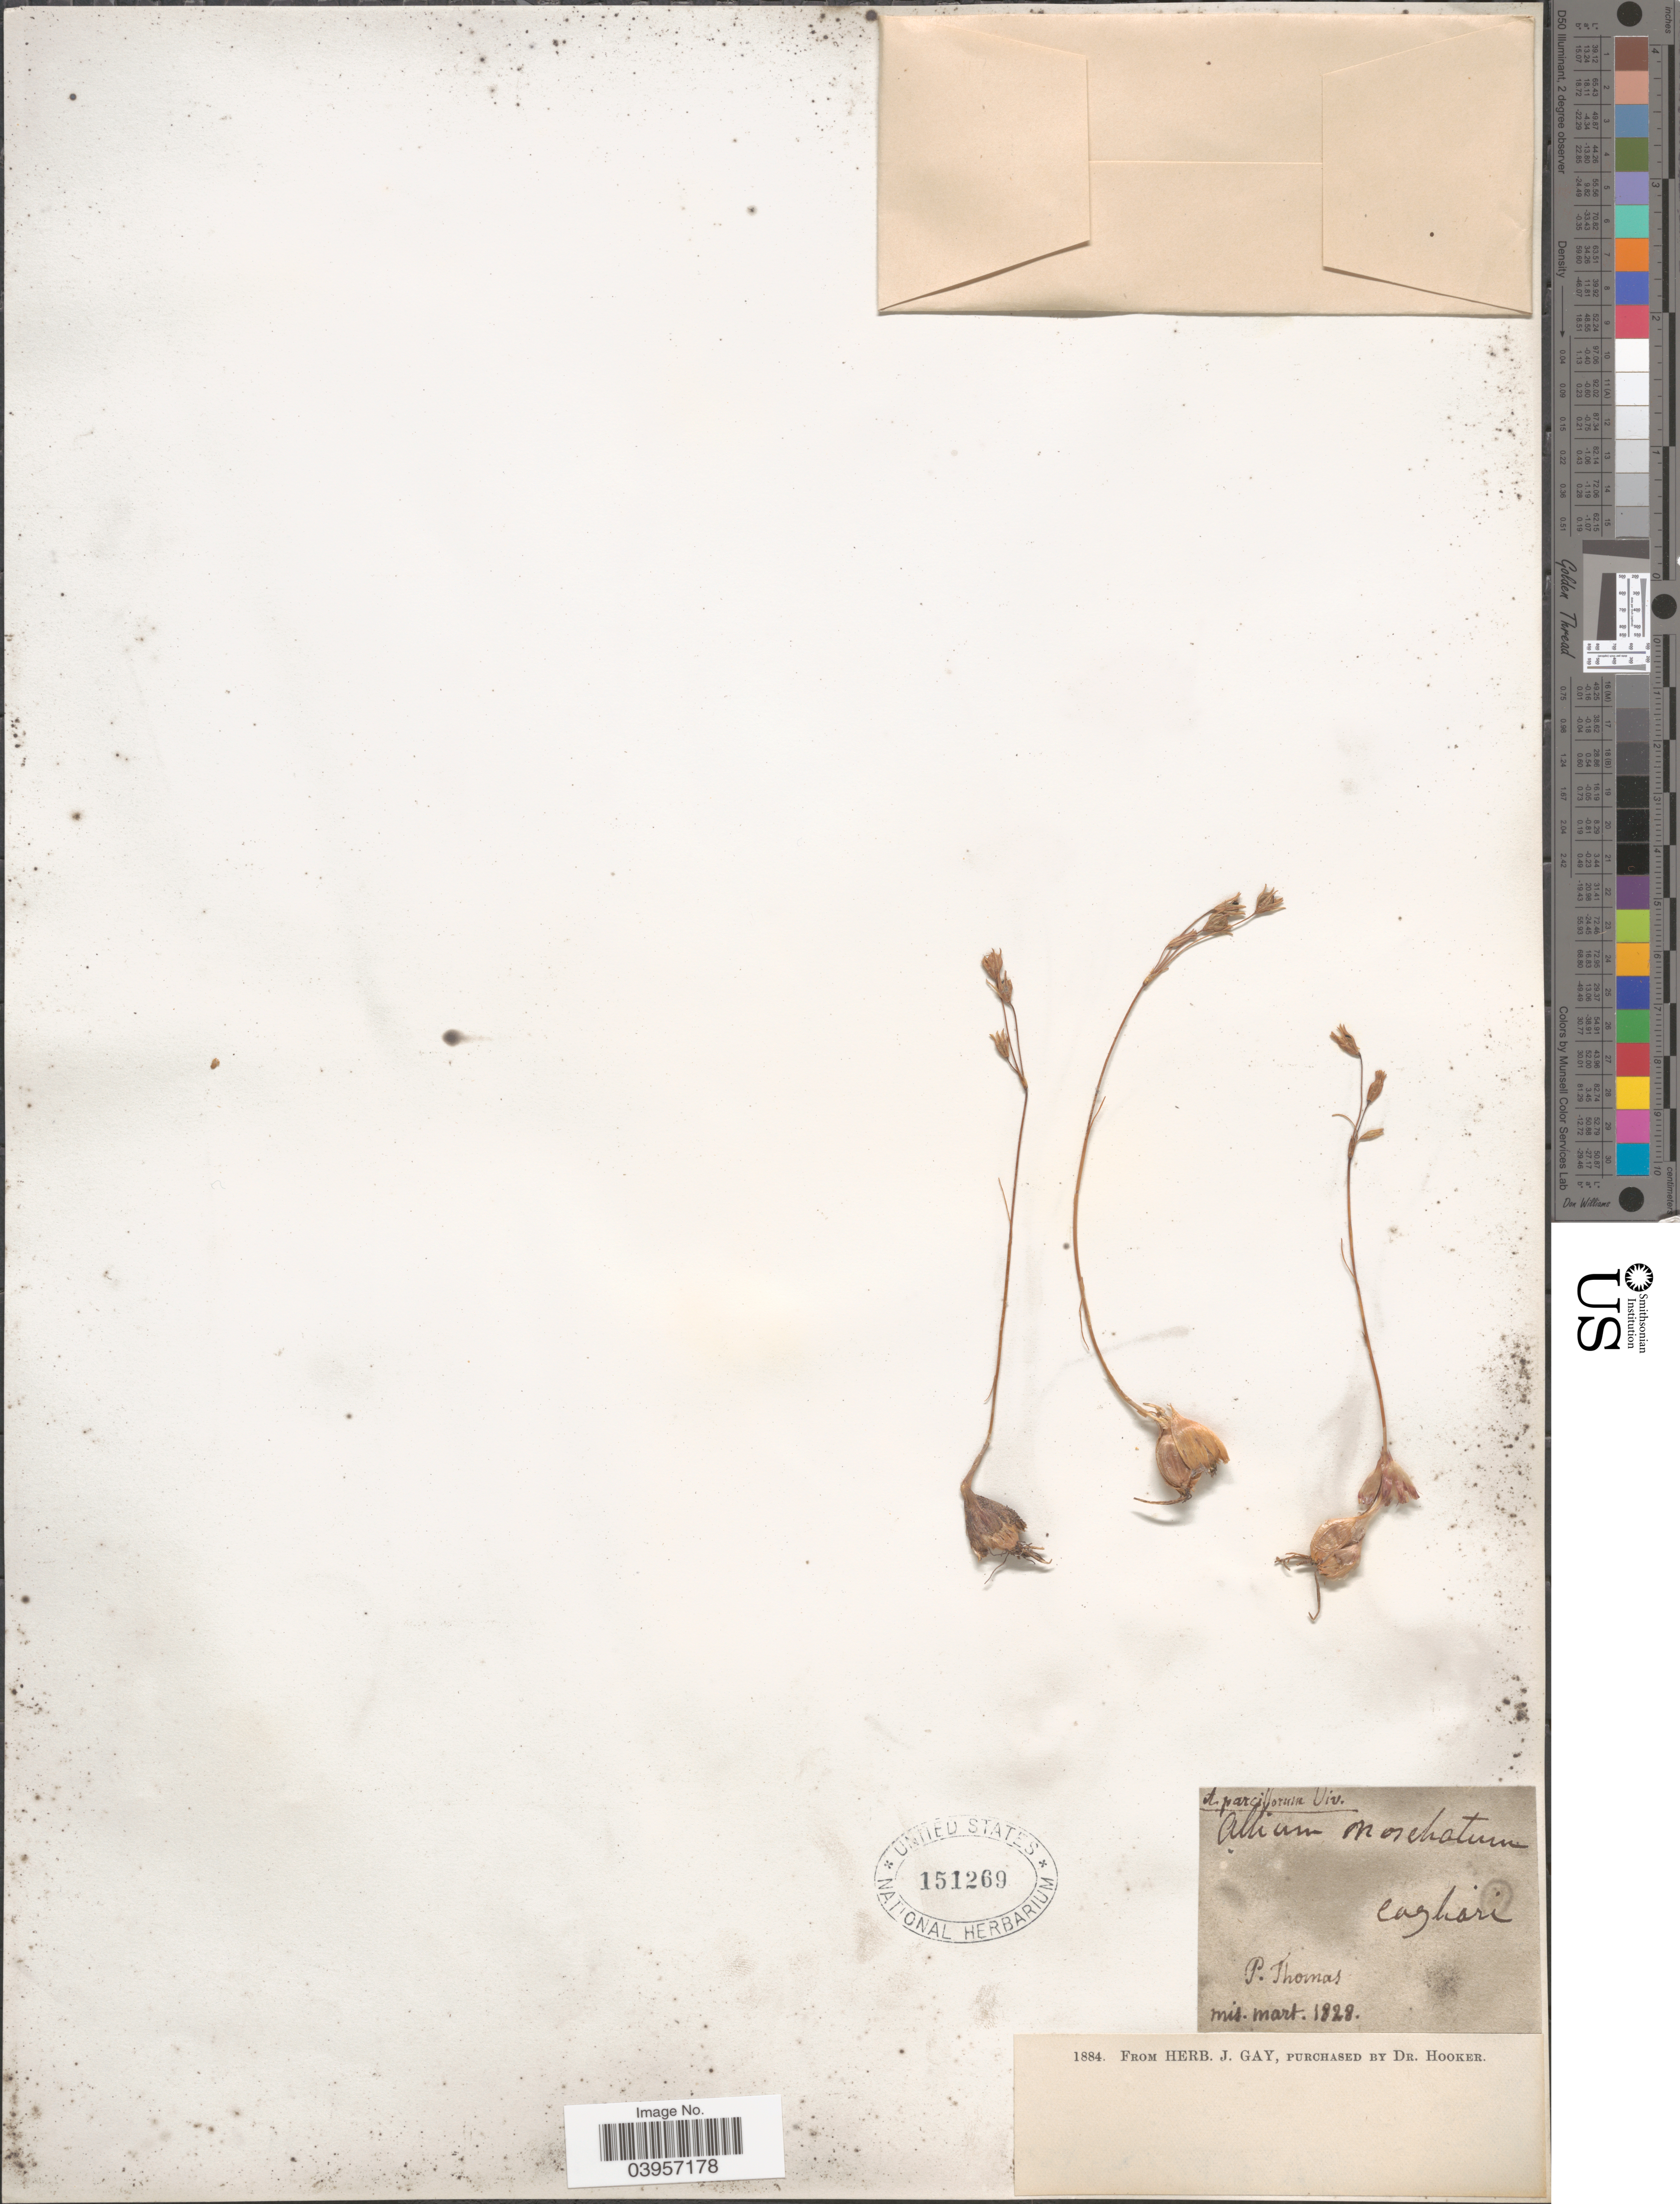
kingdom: Plantae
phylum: Tracheophyta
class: Liliopsida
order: Asparagales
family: Amaryllidaceae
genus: Allium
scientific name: Allium moschatum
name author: L.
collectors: P. Thomas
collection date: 1828-03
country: Italy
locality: Cagliari.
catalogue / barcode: US 151269